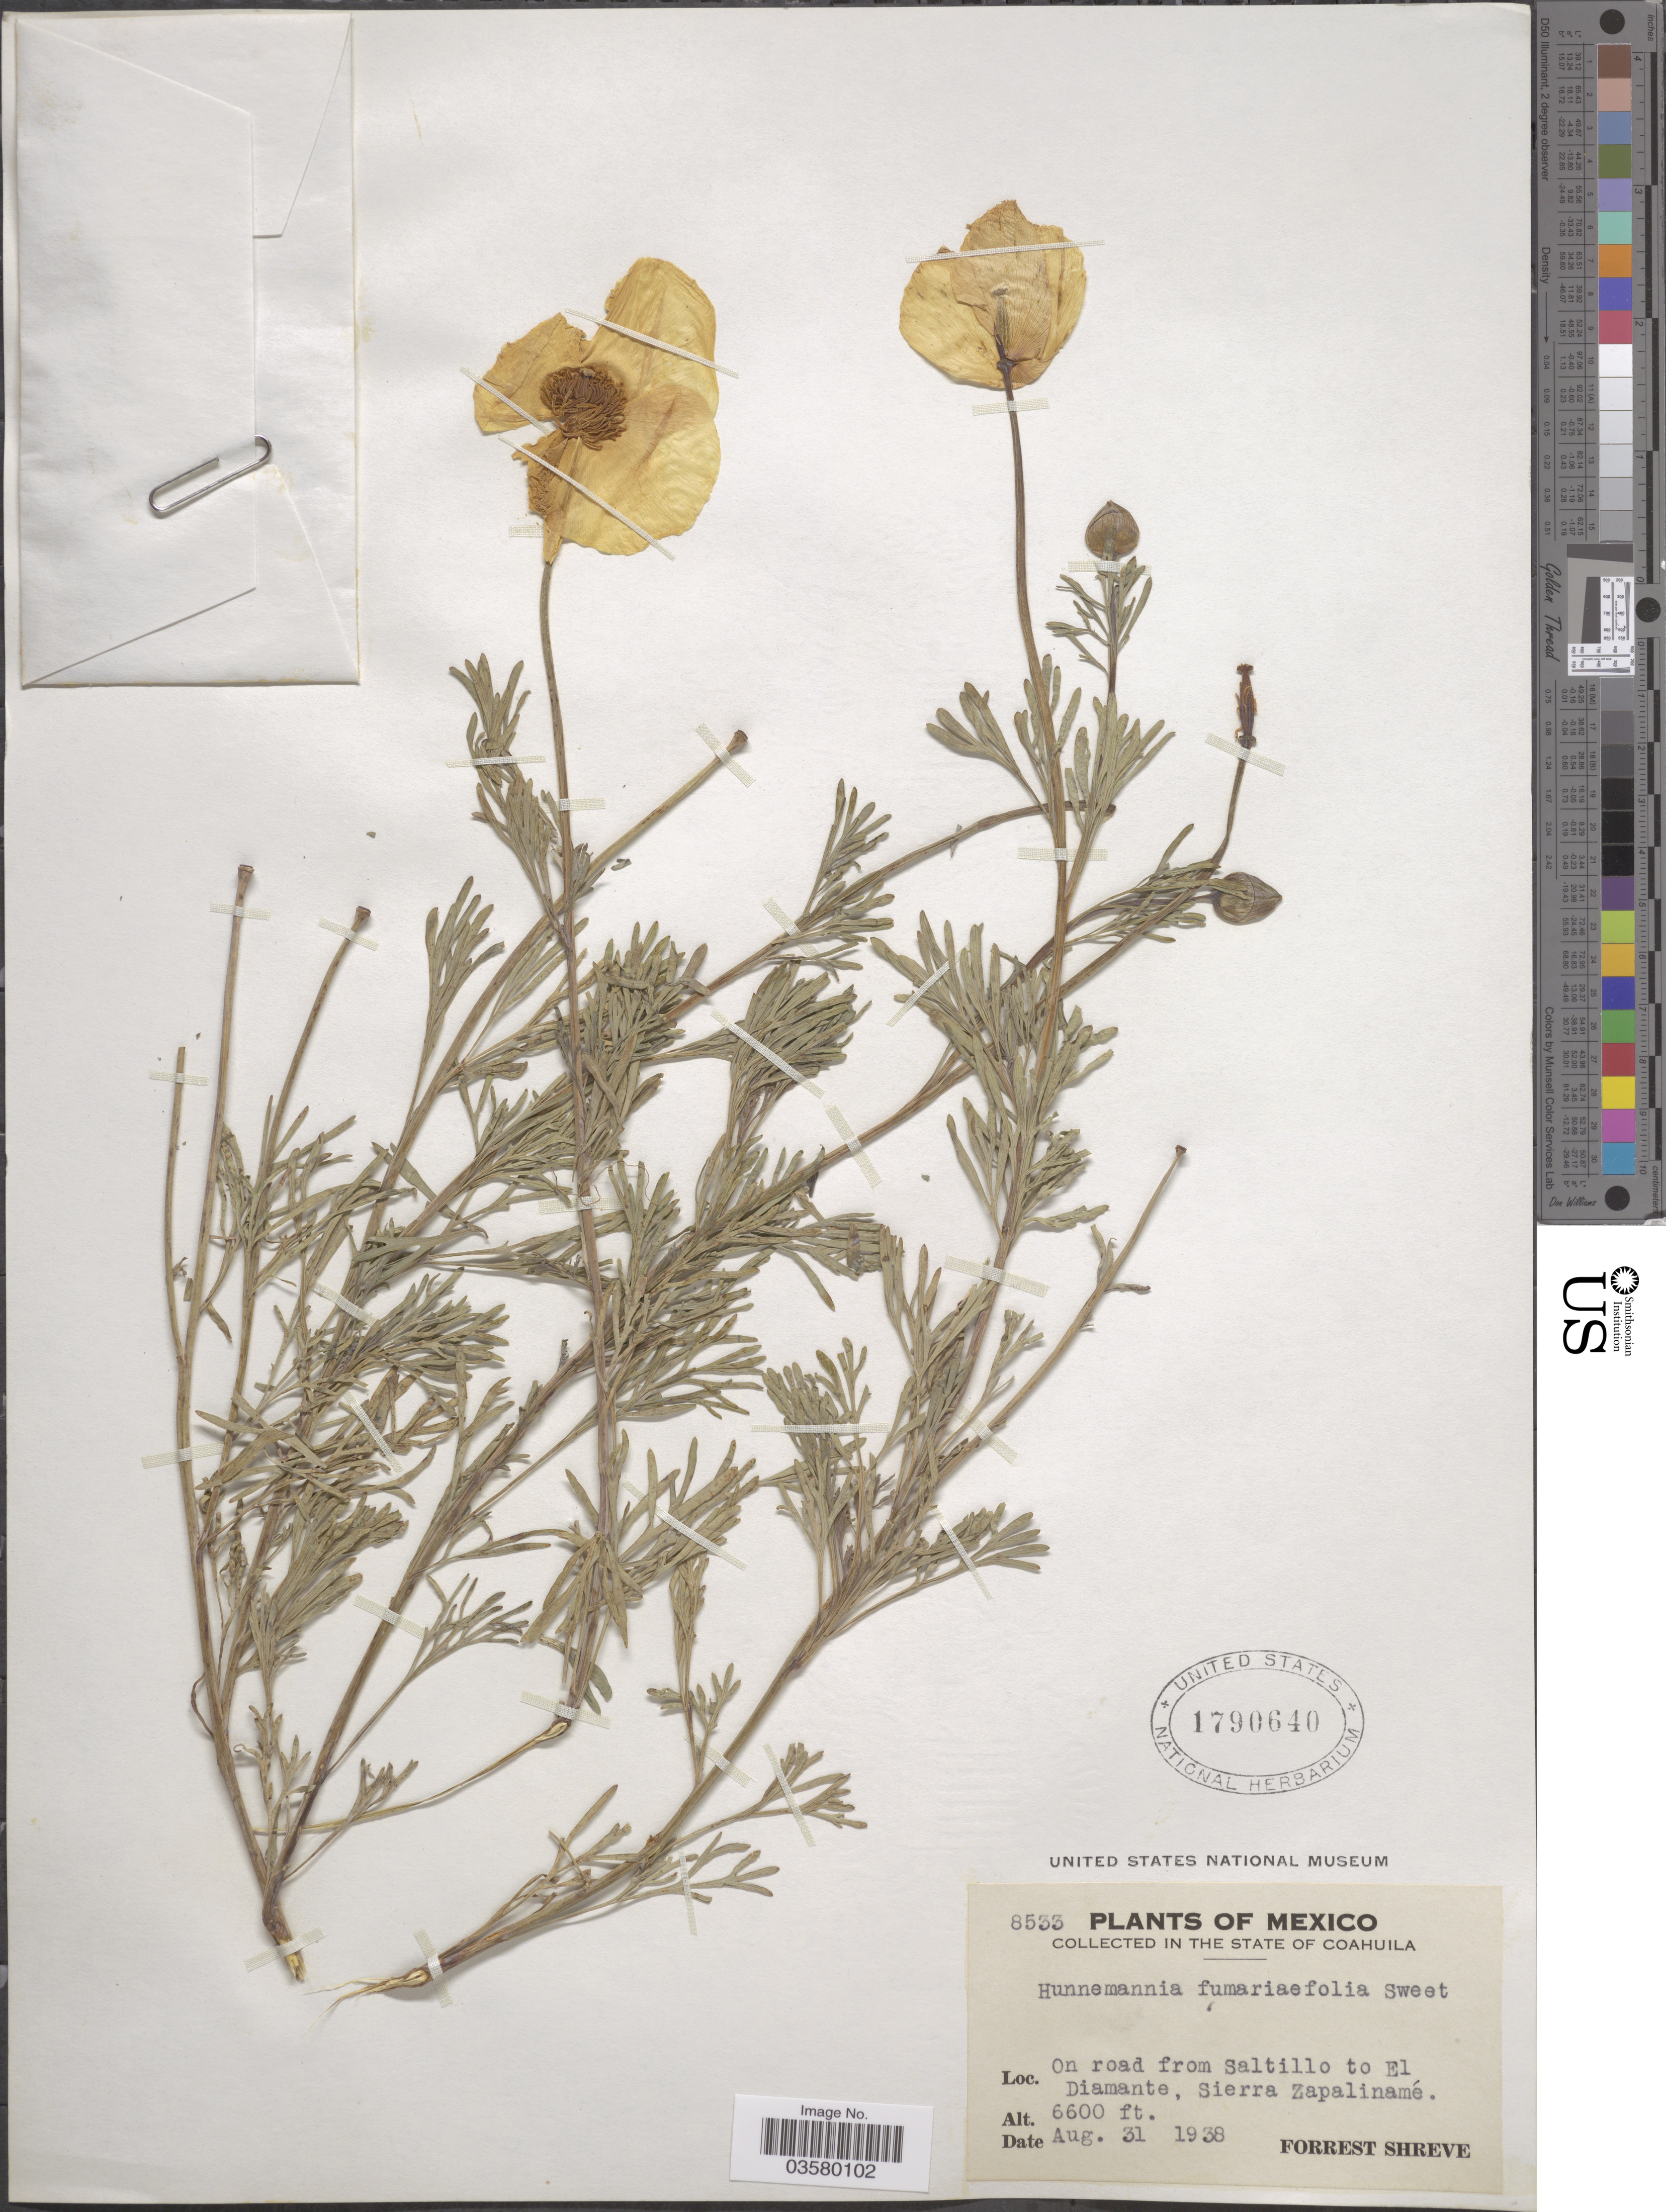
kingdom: Plantae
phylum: Tracheophyta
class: Magnoliopsida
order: Ranunculales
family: Papaveraceae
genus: Hunnemannia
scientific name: Hunnemannia fumariifolia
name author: Sweet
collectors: F. Shreve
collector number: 8533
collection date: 1938-08-31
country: Mexico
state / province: Coahuila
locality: On road from Saltillo to El Diamante, Sierra Zapalinamé.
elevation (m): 2012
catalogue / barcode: US 1790640